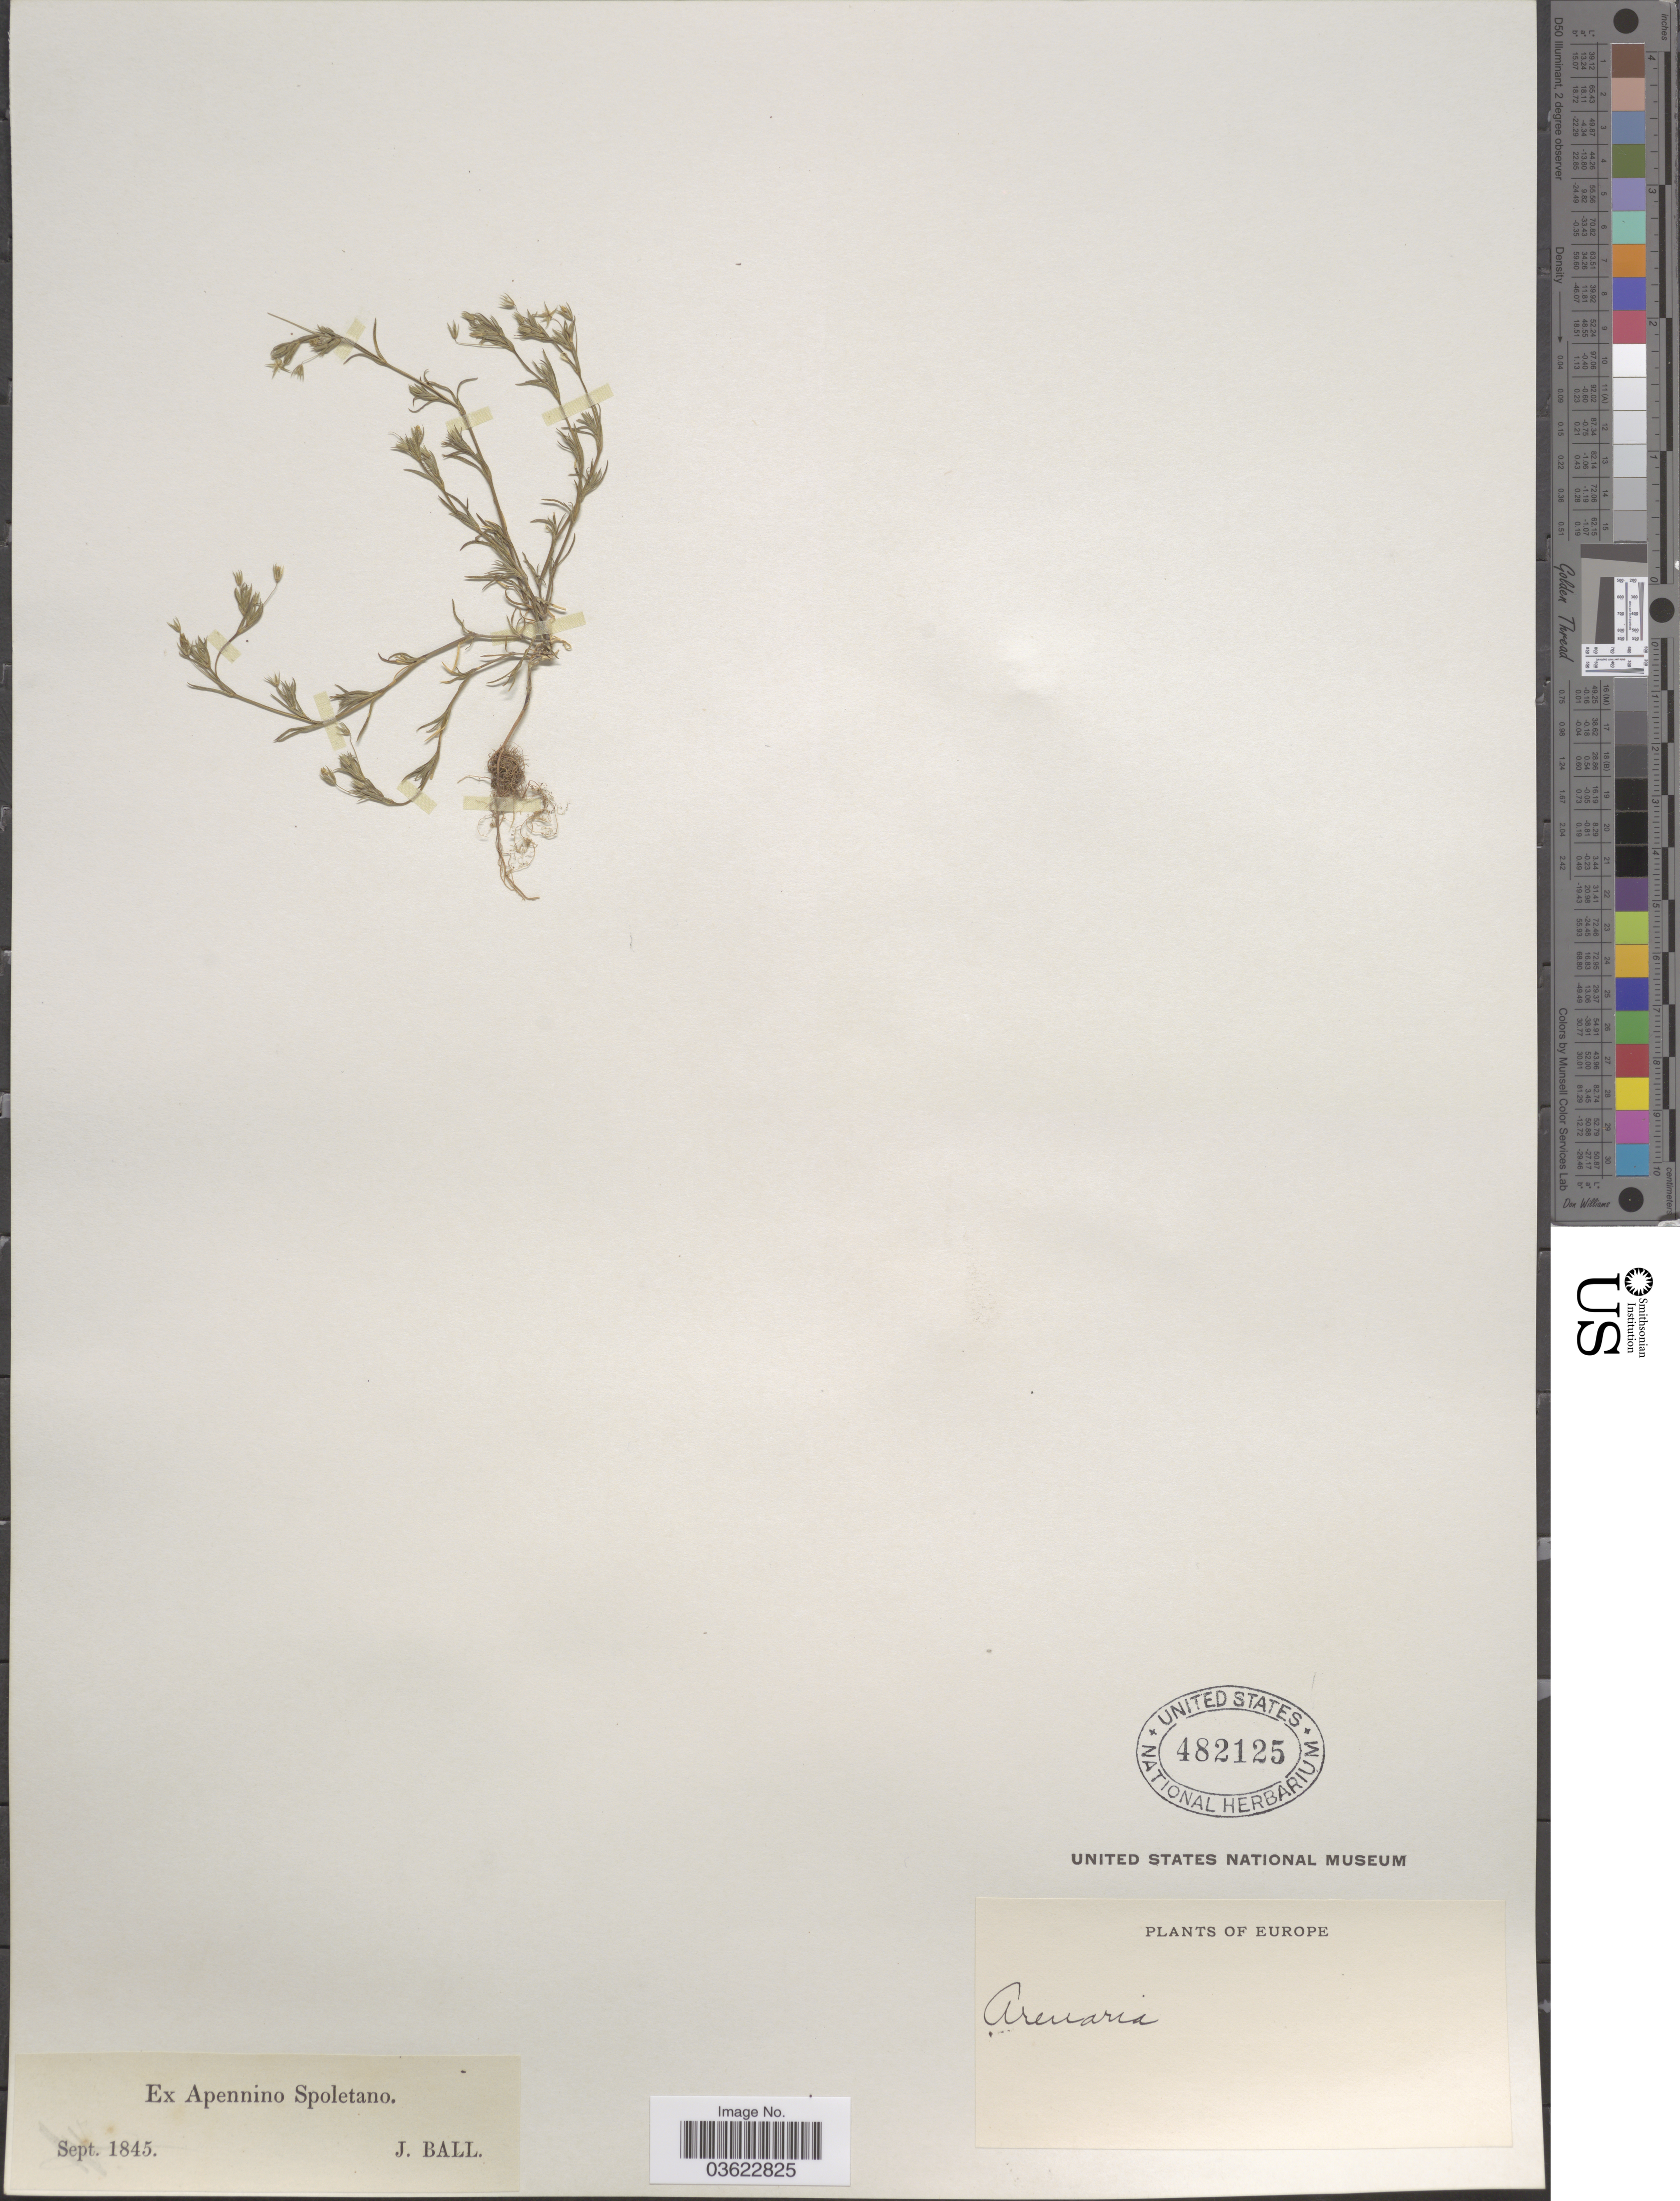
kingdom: Plantae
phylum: Tracheophyta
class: Magnoliopsida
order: Caryophyllales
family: Caryophyllaceae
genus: Arenaria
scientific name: Arenaria sp.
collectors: J. Ball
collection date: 1845-09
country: Italy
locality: Ex Apennino Spoletano. Europe.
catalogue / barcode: US 482125